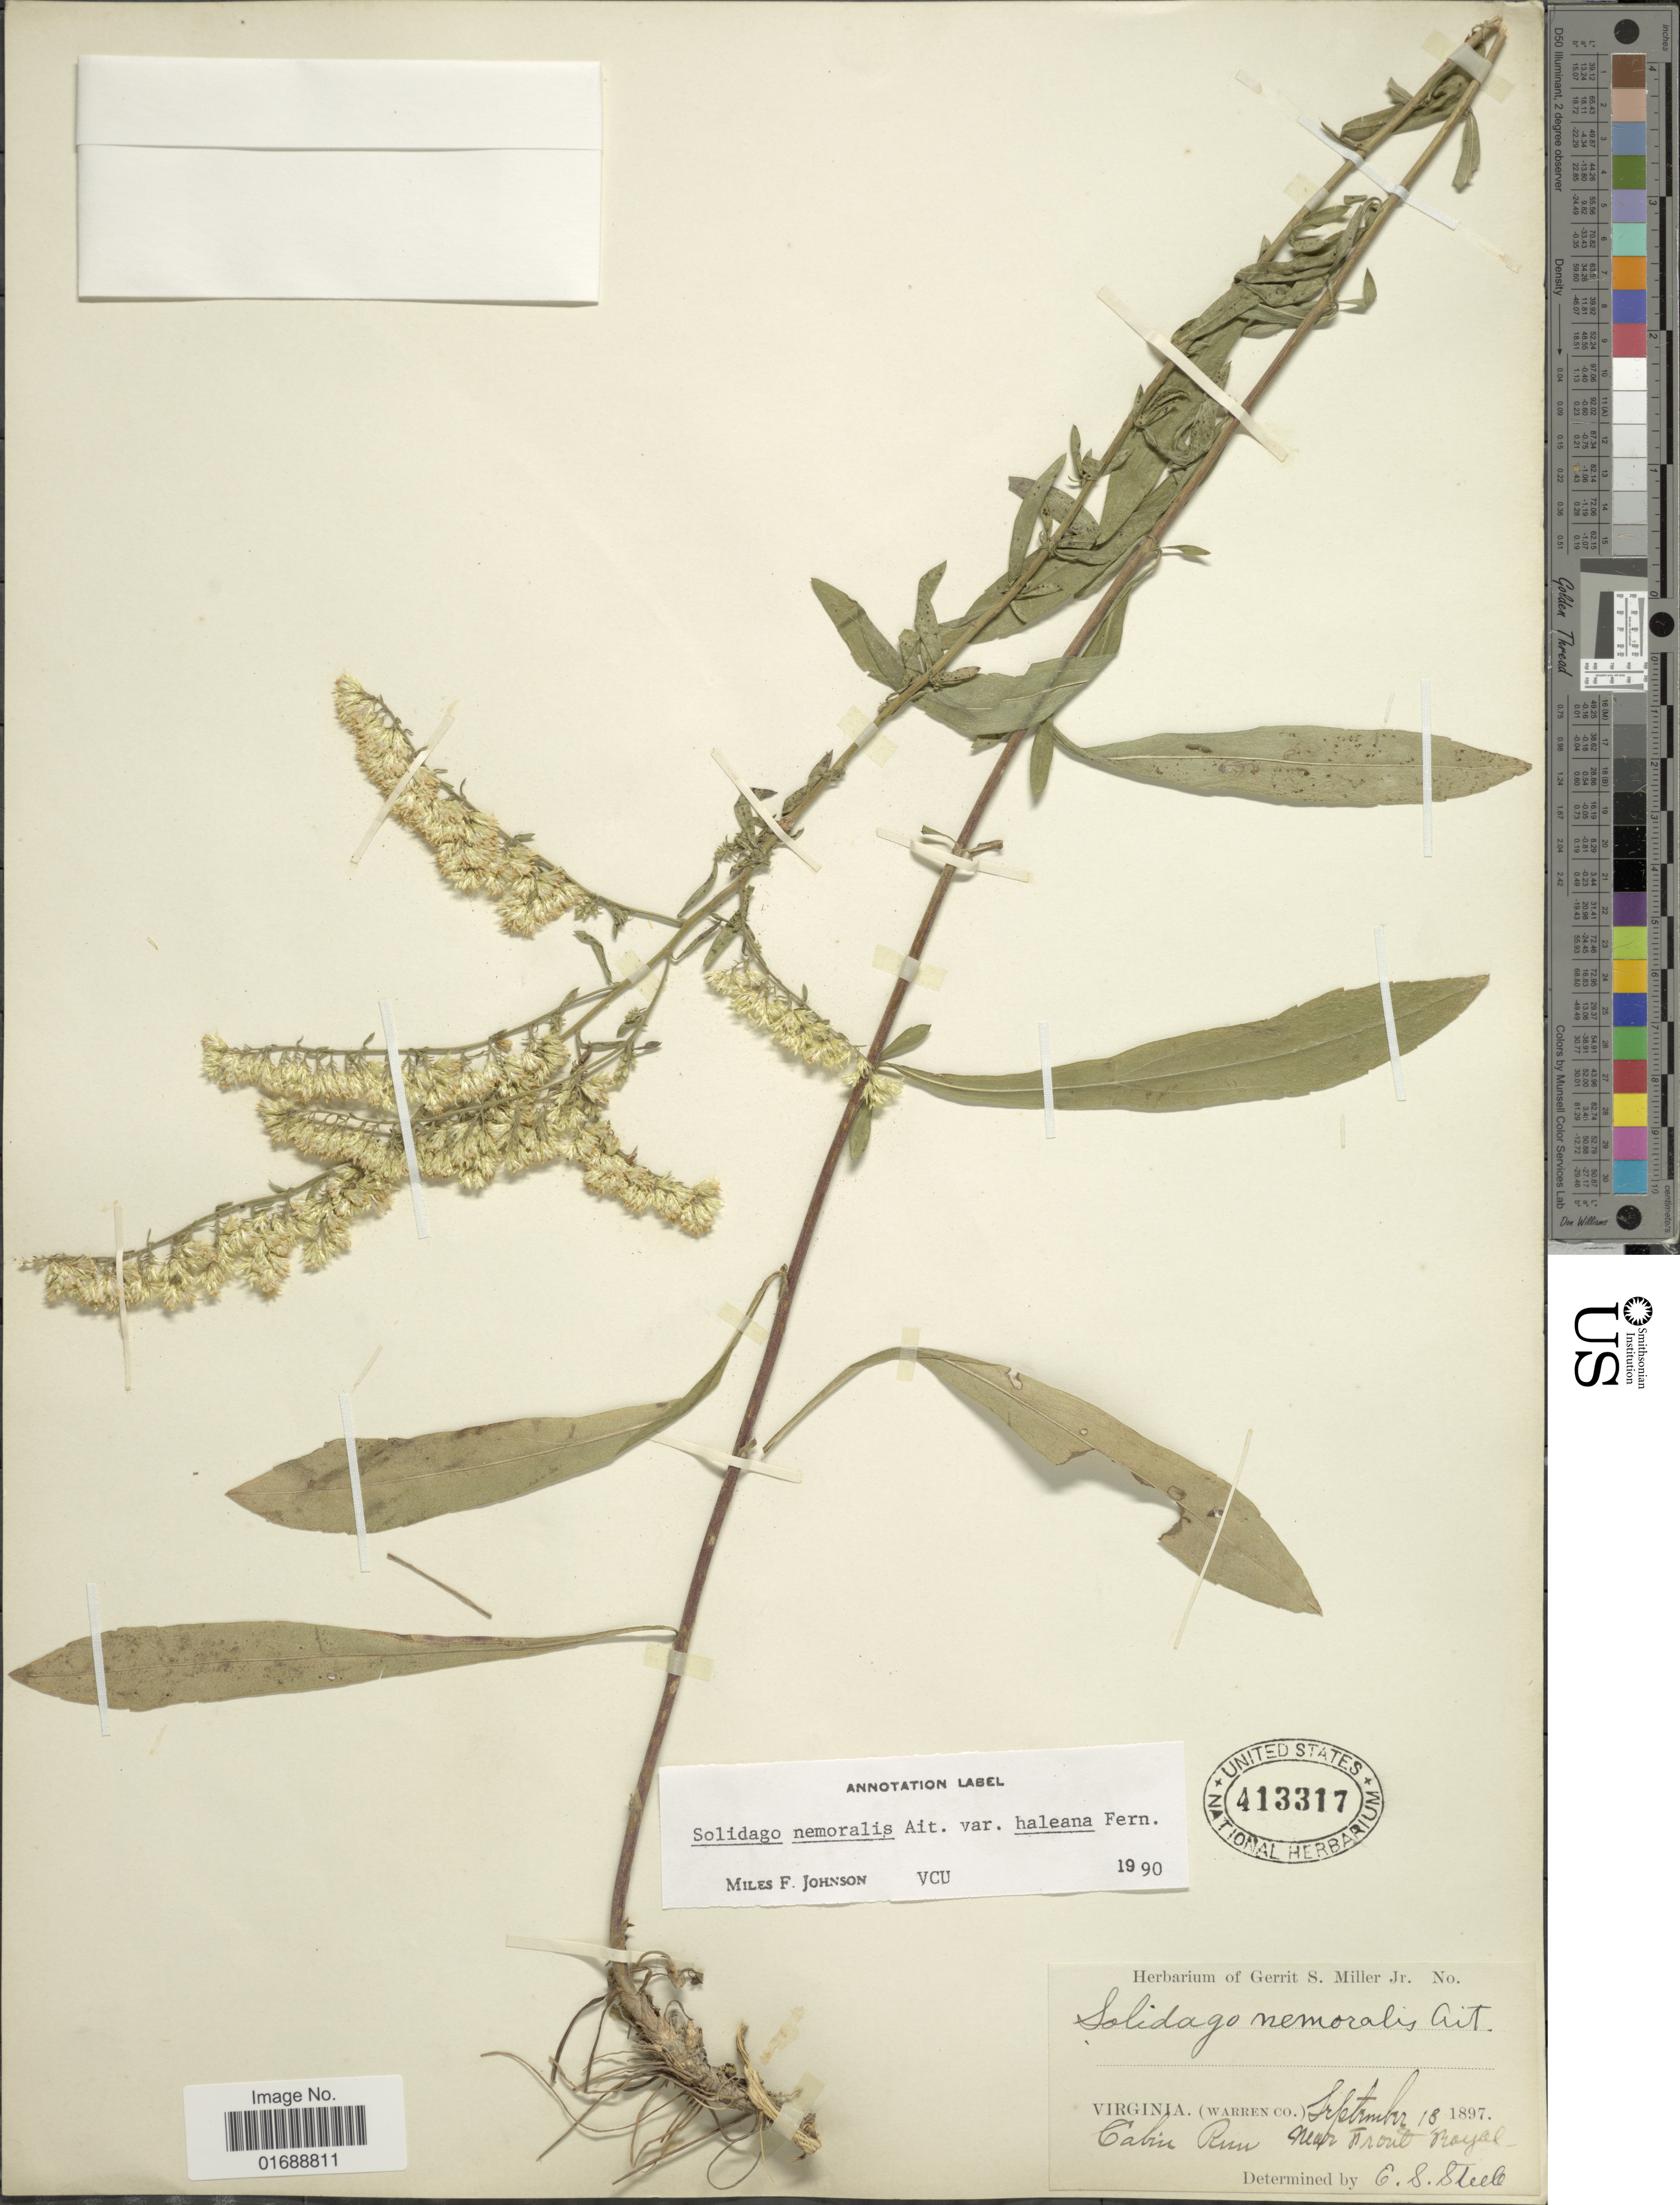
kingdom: Plantae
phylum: Tracheophyta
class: Magnoliopsida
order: Asterales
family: Asteraceae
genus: Solidago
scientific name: Solidago nemoralis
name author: Aiton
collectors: ex herb. Gerrit S. Miller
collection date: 1897-09-18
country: United States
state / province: Virginia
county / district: Warren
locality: Cabin Run- Near Front Royal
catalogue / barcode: US 413317